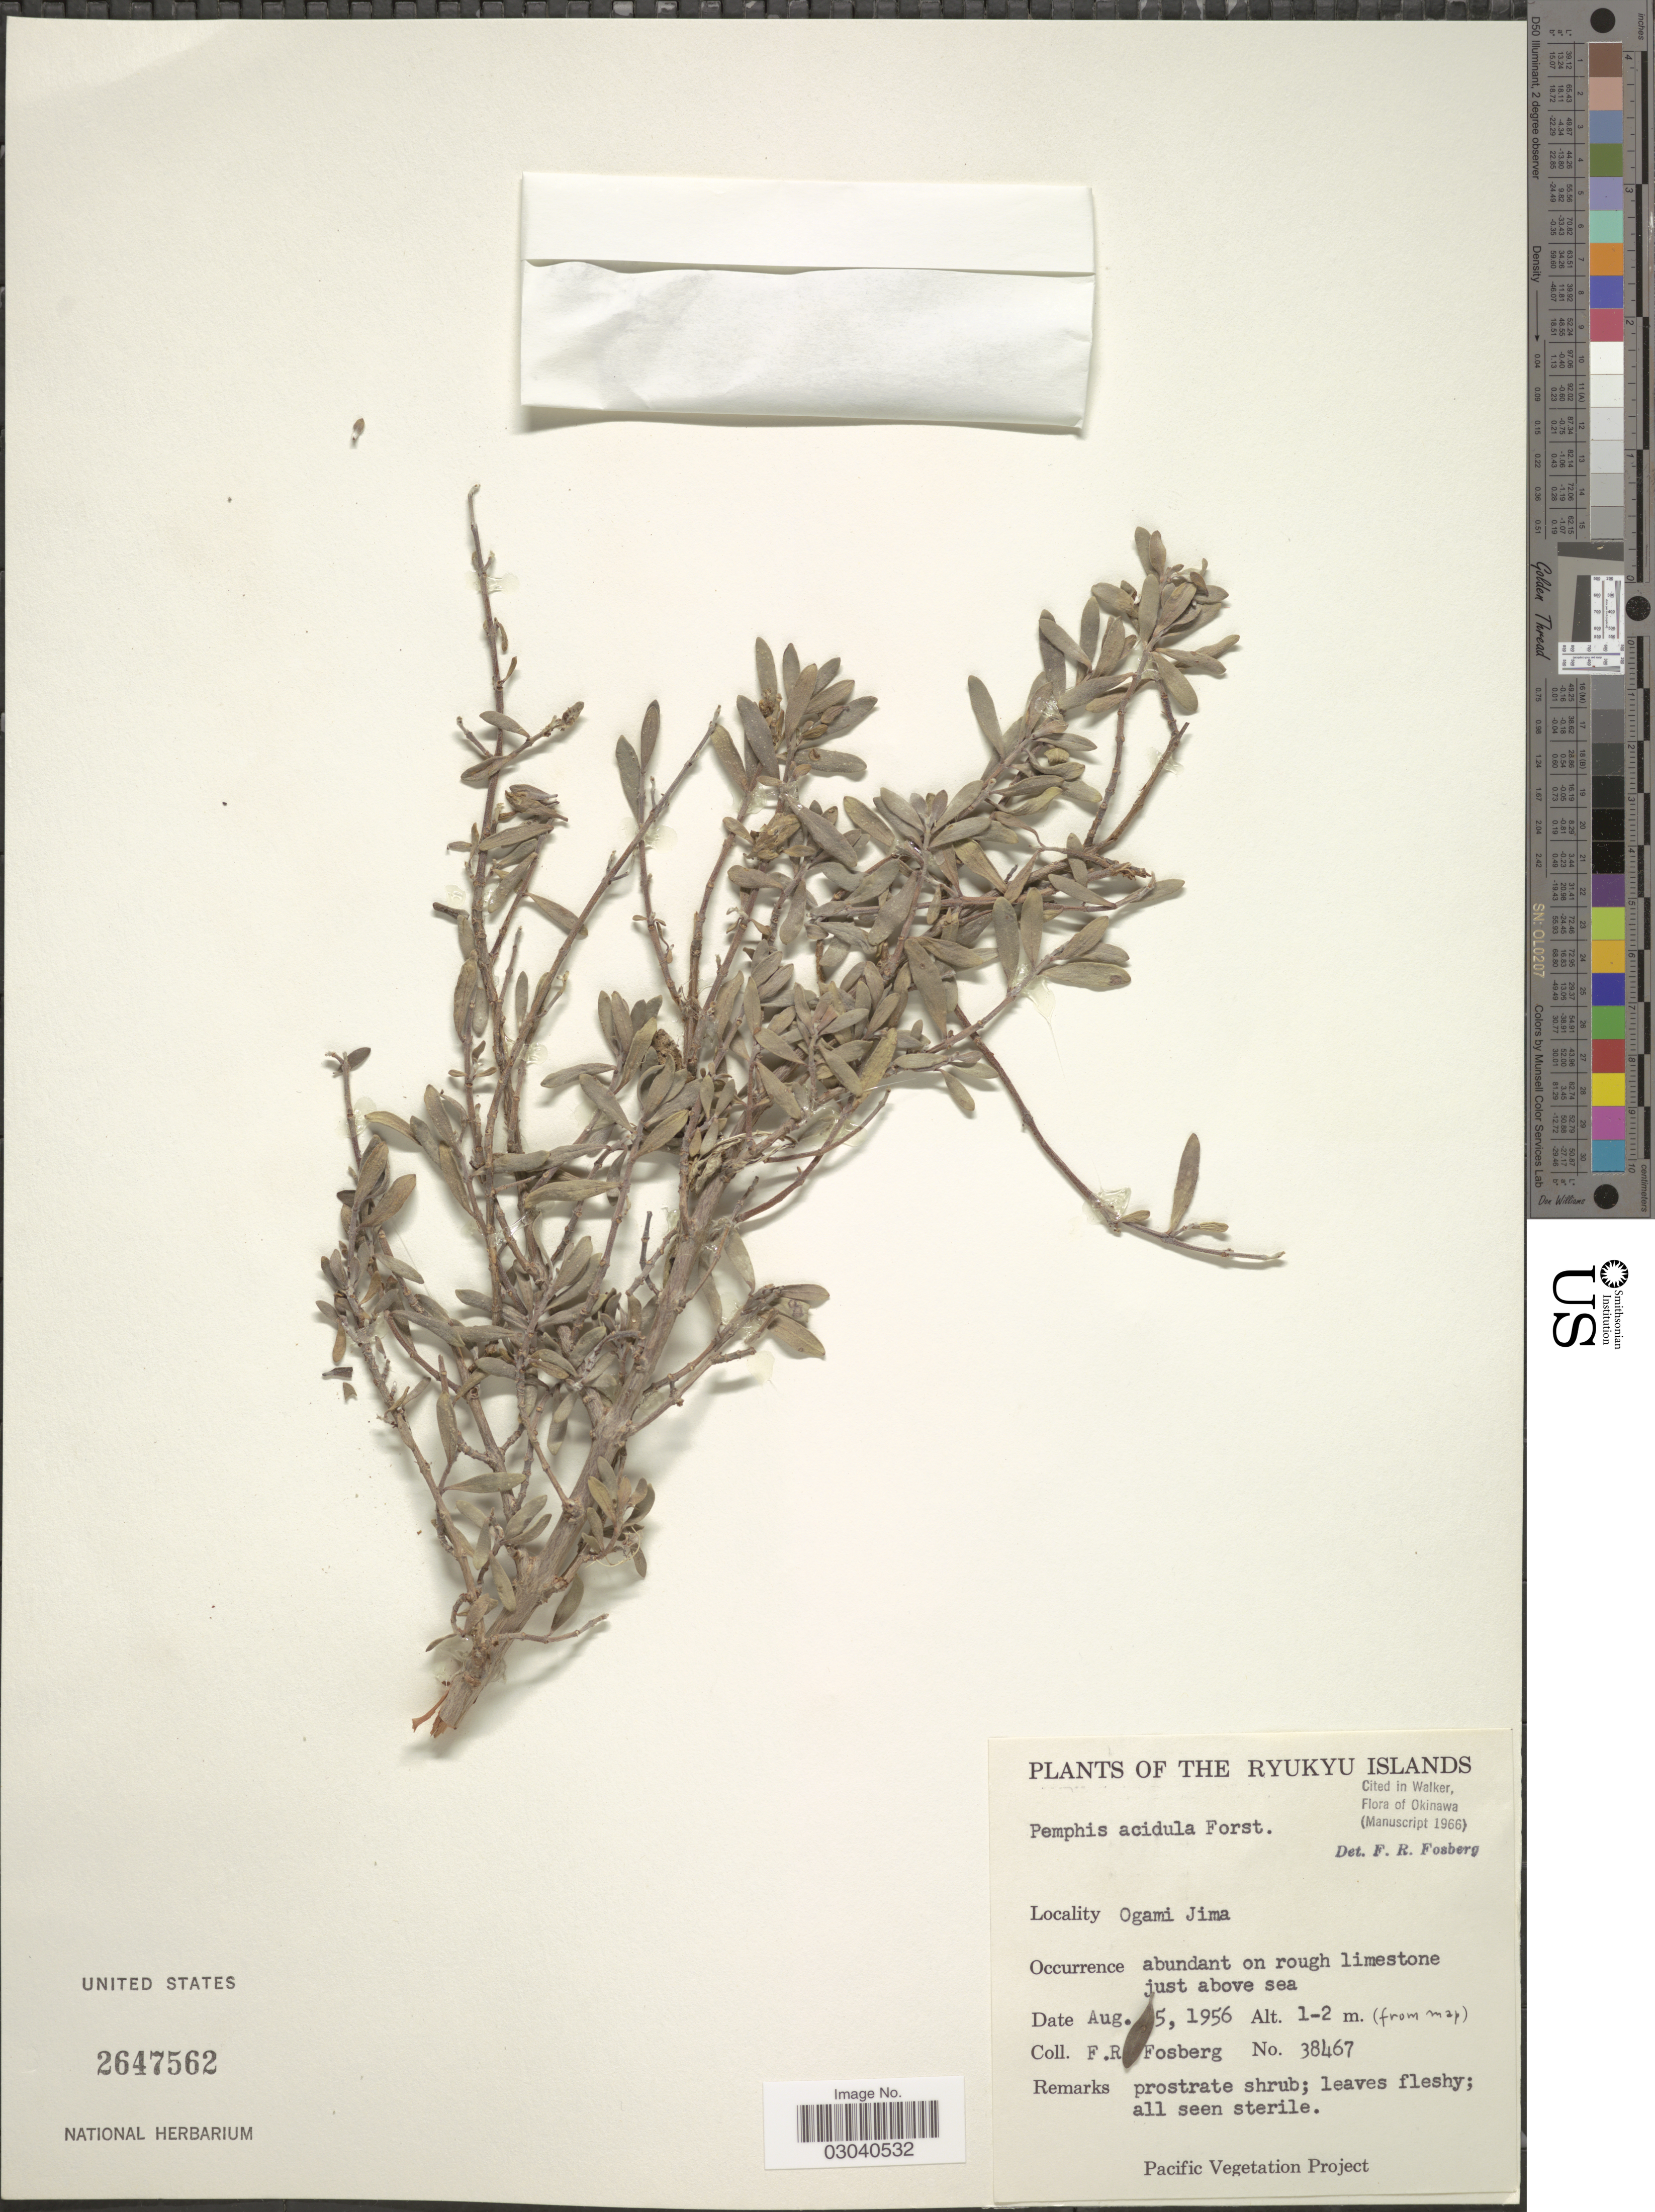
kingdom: Plantae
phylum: Tracheophyta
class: Magnoliopsida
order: Myrtales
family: Lythraceae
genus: Pemphis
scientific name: Pemphis acidula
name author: J.R. Forst. & G. Forst.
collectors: F. R. Fosberg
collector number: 38467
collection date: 1956-08-05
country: Japan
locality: Ryukyu Islands. Ogami Jima.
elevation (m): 1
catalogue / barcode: US 2647562